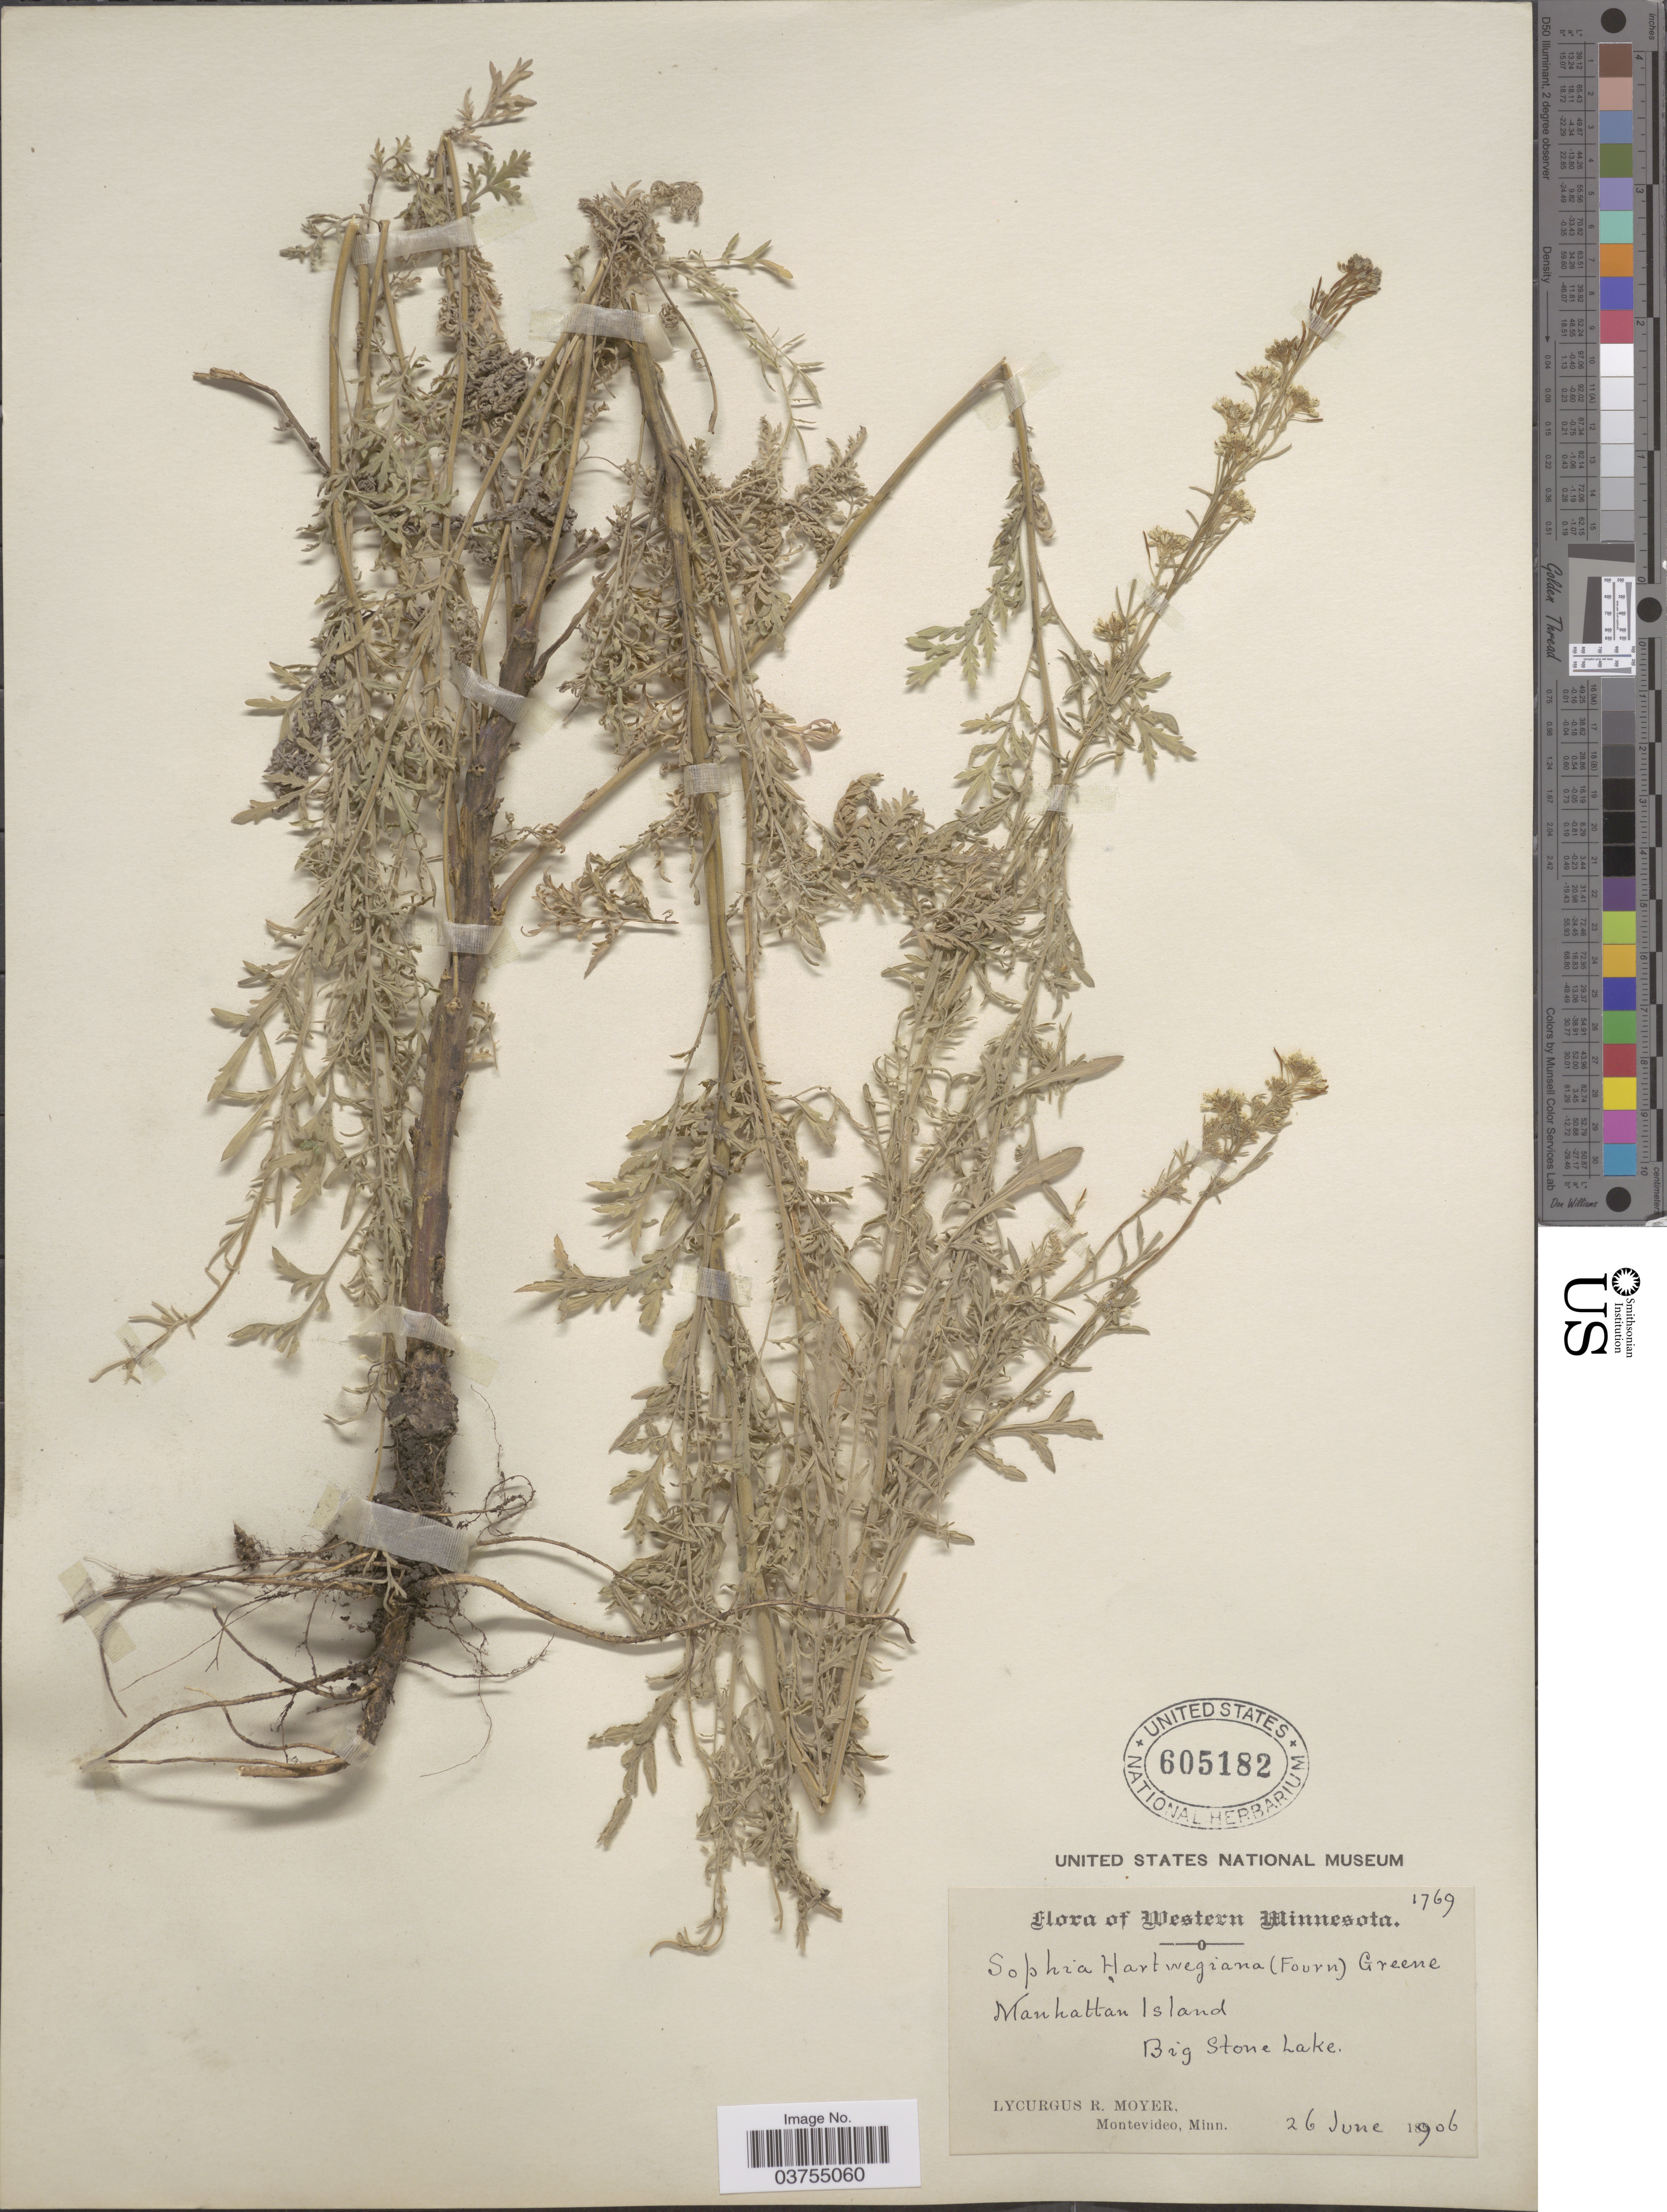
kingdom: Plantae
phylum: Tracheophyta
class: Magnoliopsida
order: Brassicales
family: Brassicaceae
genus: Descurainia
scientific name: Descurainia richardsonii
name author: (C.A. Mey.) O.E. Schulz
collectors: L. Moyer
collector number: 1769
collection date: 1906-06-26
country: United States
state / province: Minnesota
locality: Western Minnesota. Manhattan Island. Big Stone Lake.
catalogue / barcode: US 605182